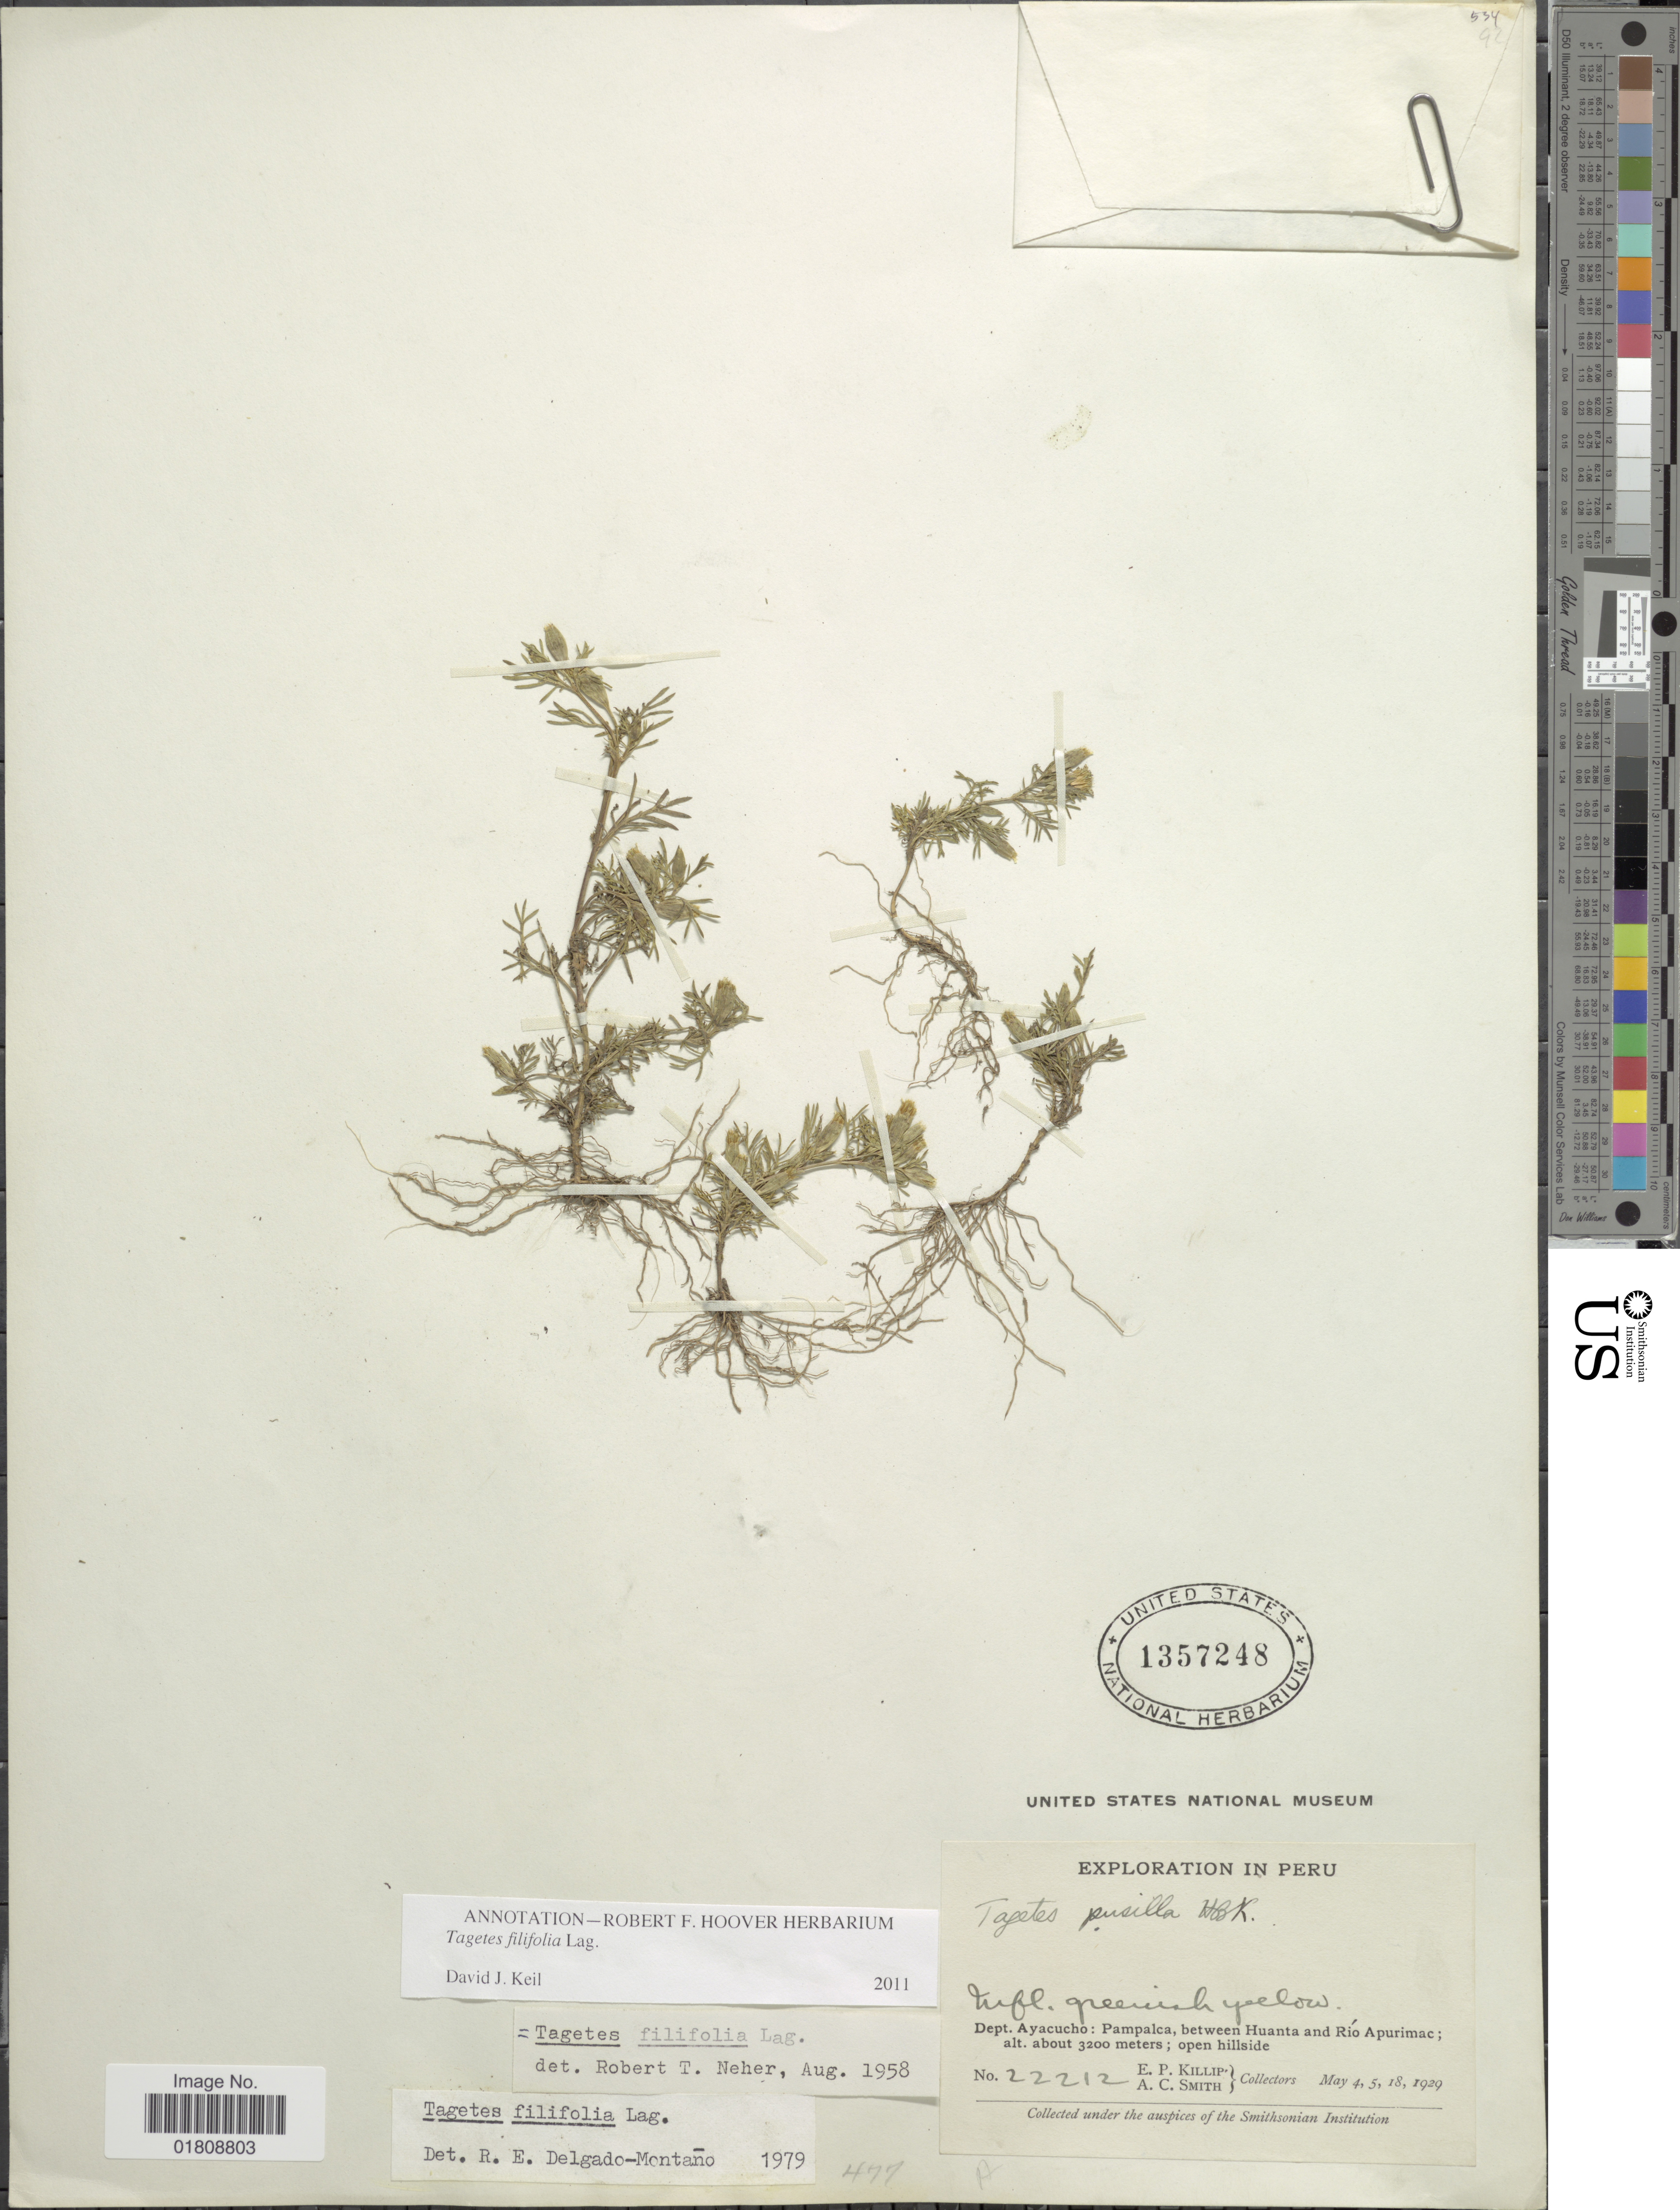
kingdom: Plantae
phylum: Tracheophyta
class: Magnoliopsida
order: Asterales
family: Asteraceae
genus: Tagetes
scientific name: Tagetes filifolia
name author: Lag.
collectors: E. P. Killip & A. C. Smith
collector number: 22212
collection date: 1929-05-04/1929-05-18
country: Peru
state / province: Ayacucho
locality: Pampalca, between Huanta and Rio Apurimac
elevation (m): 3200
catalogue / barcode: US 1357248